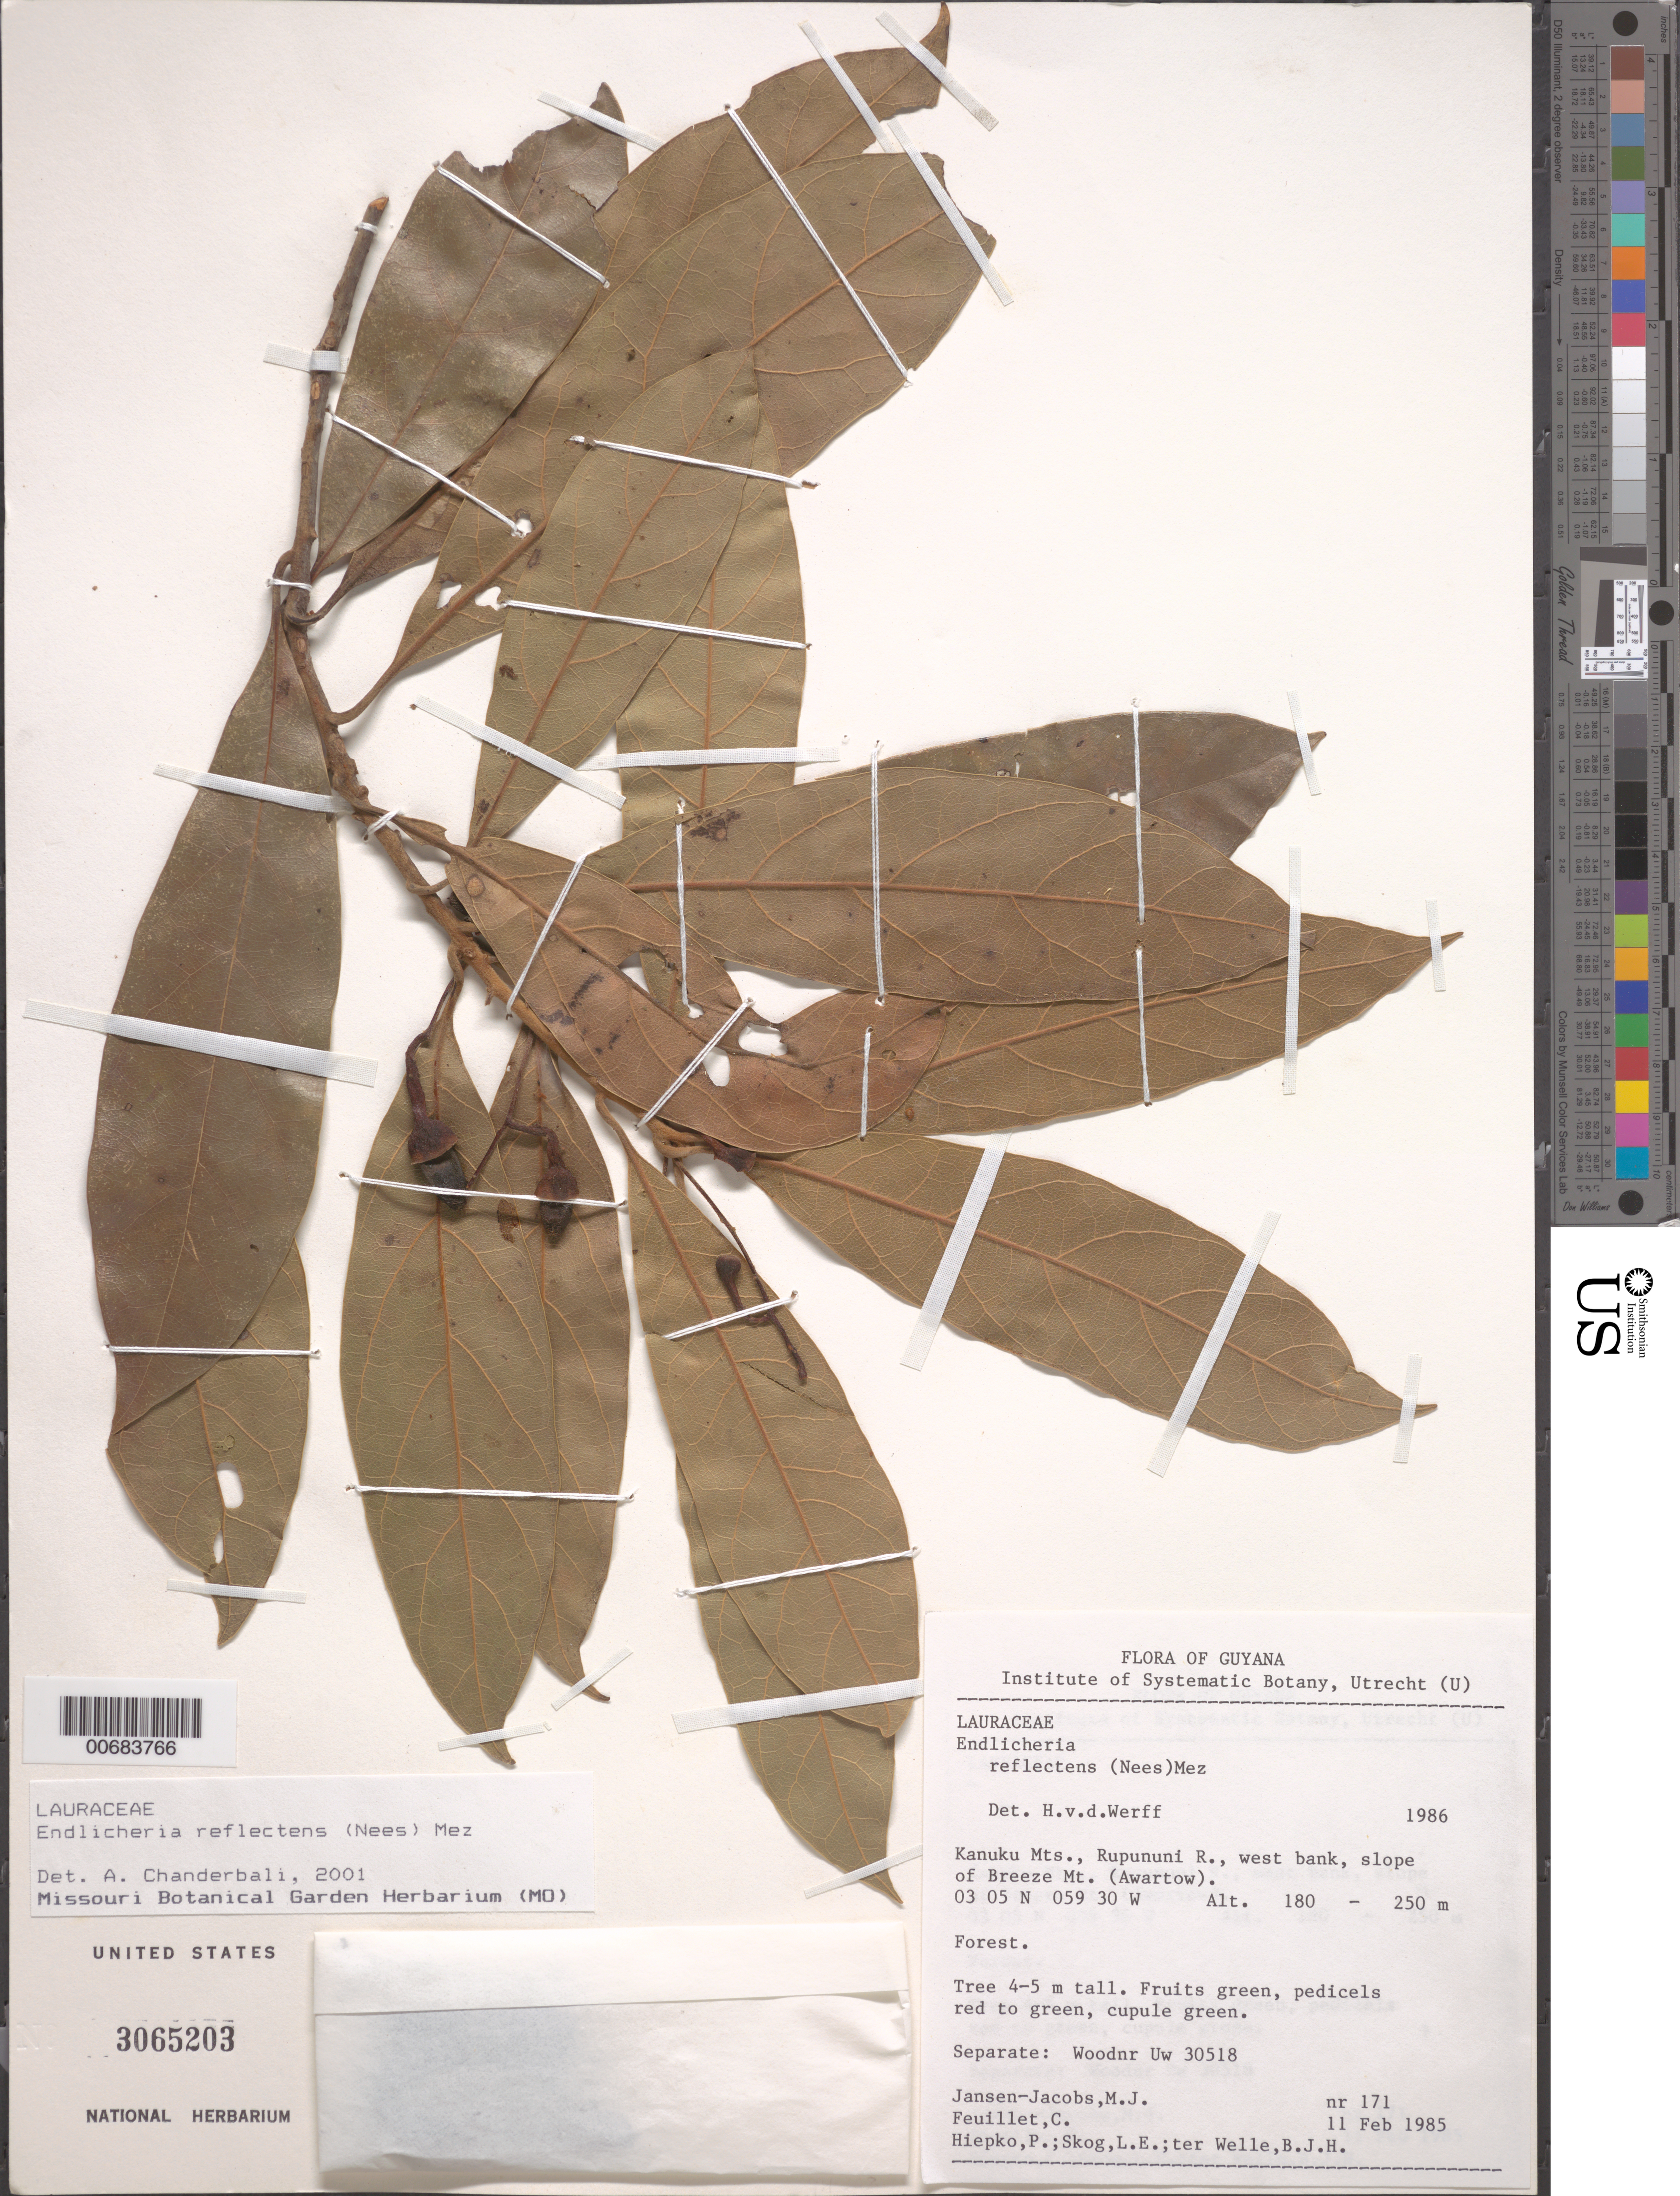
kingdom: Plantae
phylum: Tracheophyta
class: Magnoliopsida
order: Laurales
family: Lauraceae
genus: Endlicheria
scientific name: Endlicheria reflectens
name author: (Nees) Mez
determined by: Chanderbali, Andre Shashi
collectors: M. J. Jansen-Jacobs, C. Feuillet, P. H. Hiepko, L. E. Skog & B. Welle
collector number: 171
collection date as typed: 11-Feb-85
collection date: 1985-02-11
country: Guyana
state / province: U. Takutu-U. Essequibo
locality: Kanuku Mts., Rupununi R., west bank, slope of Breeze Mt. (Awartow)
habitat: Forest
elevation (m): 180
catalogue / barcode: US 3065203